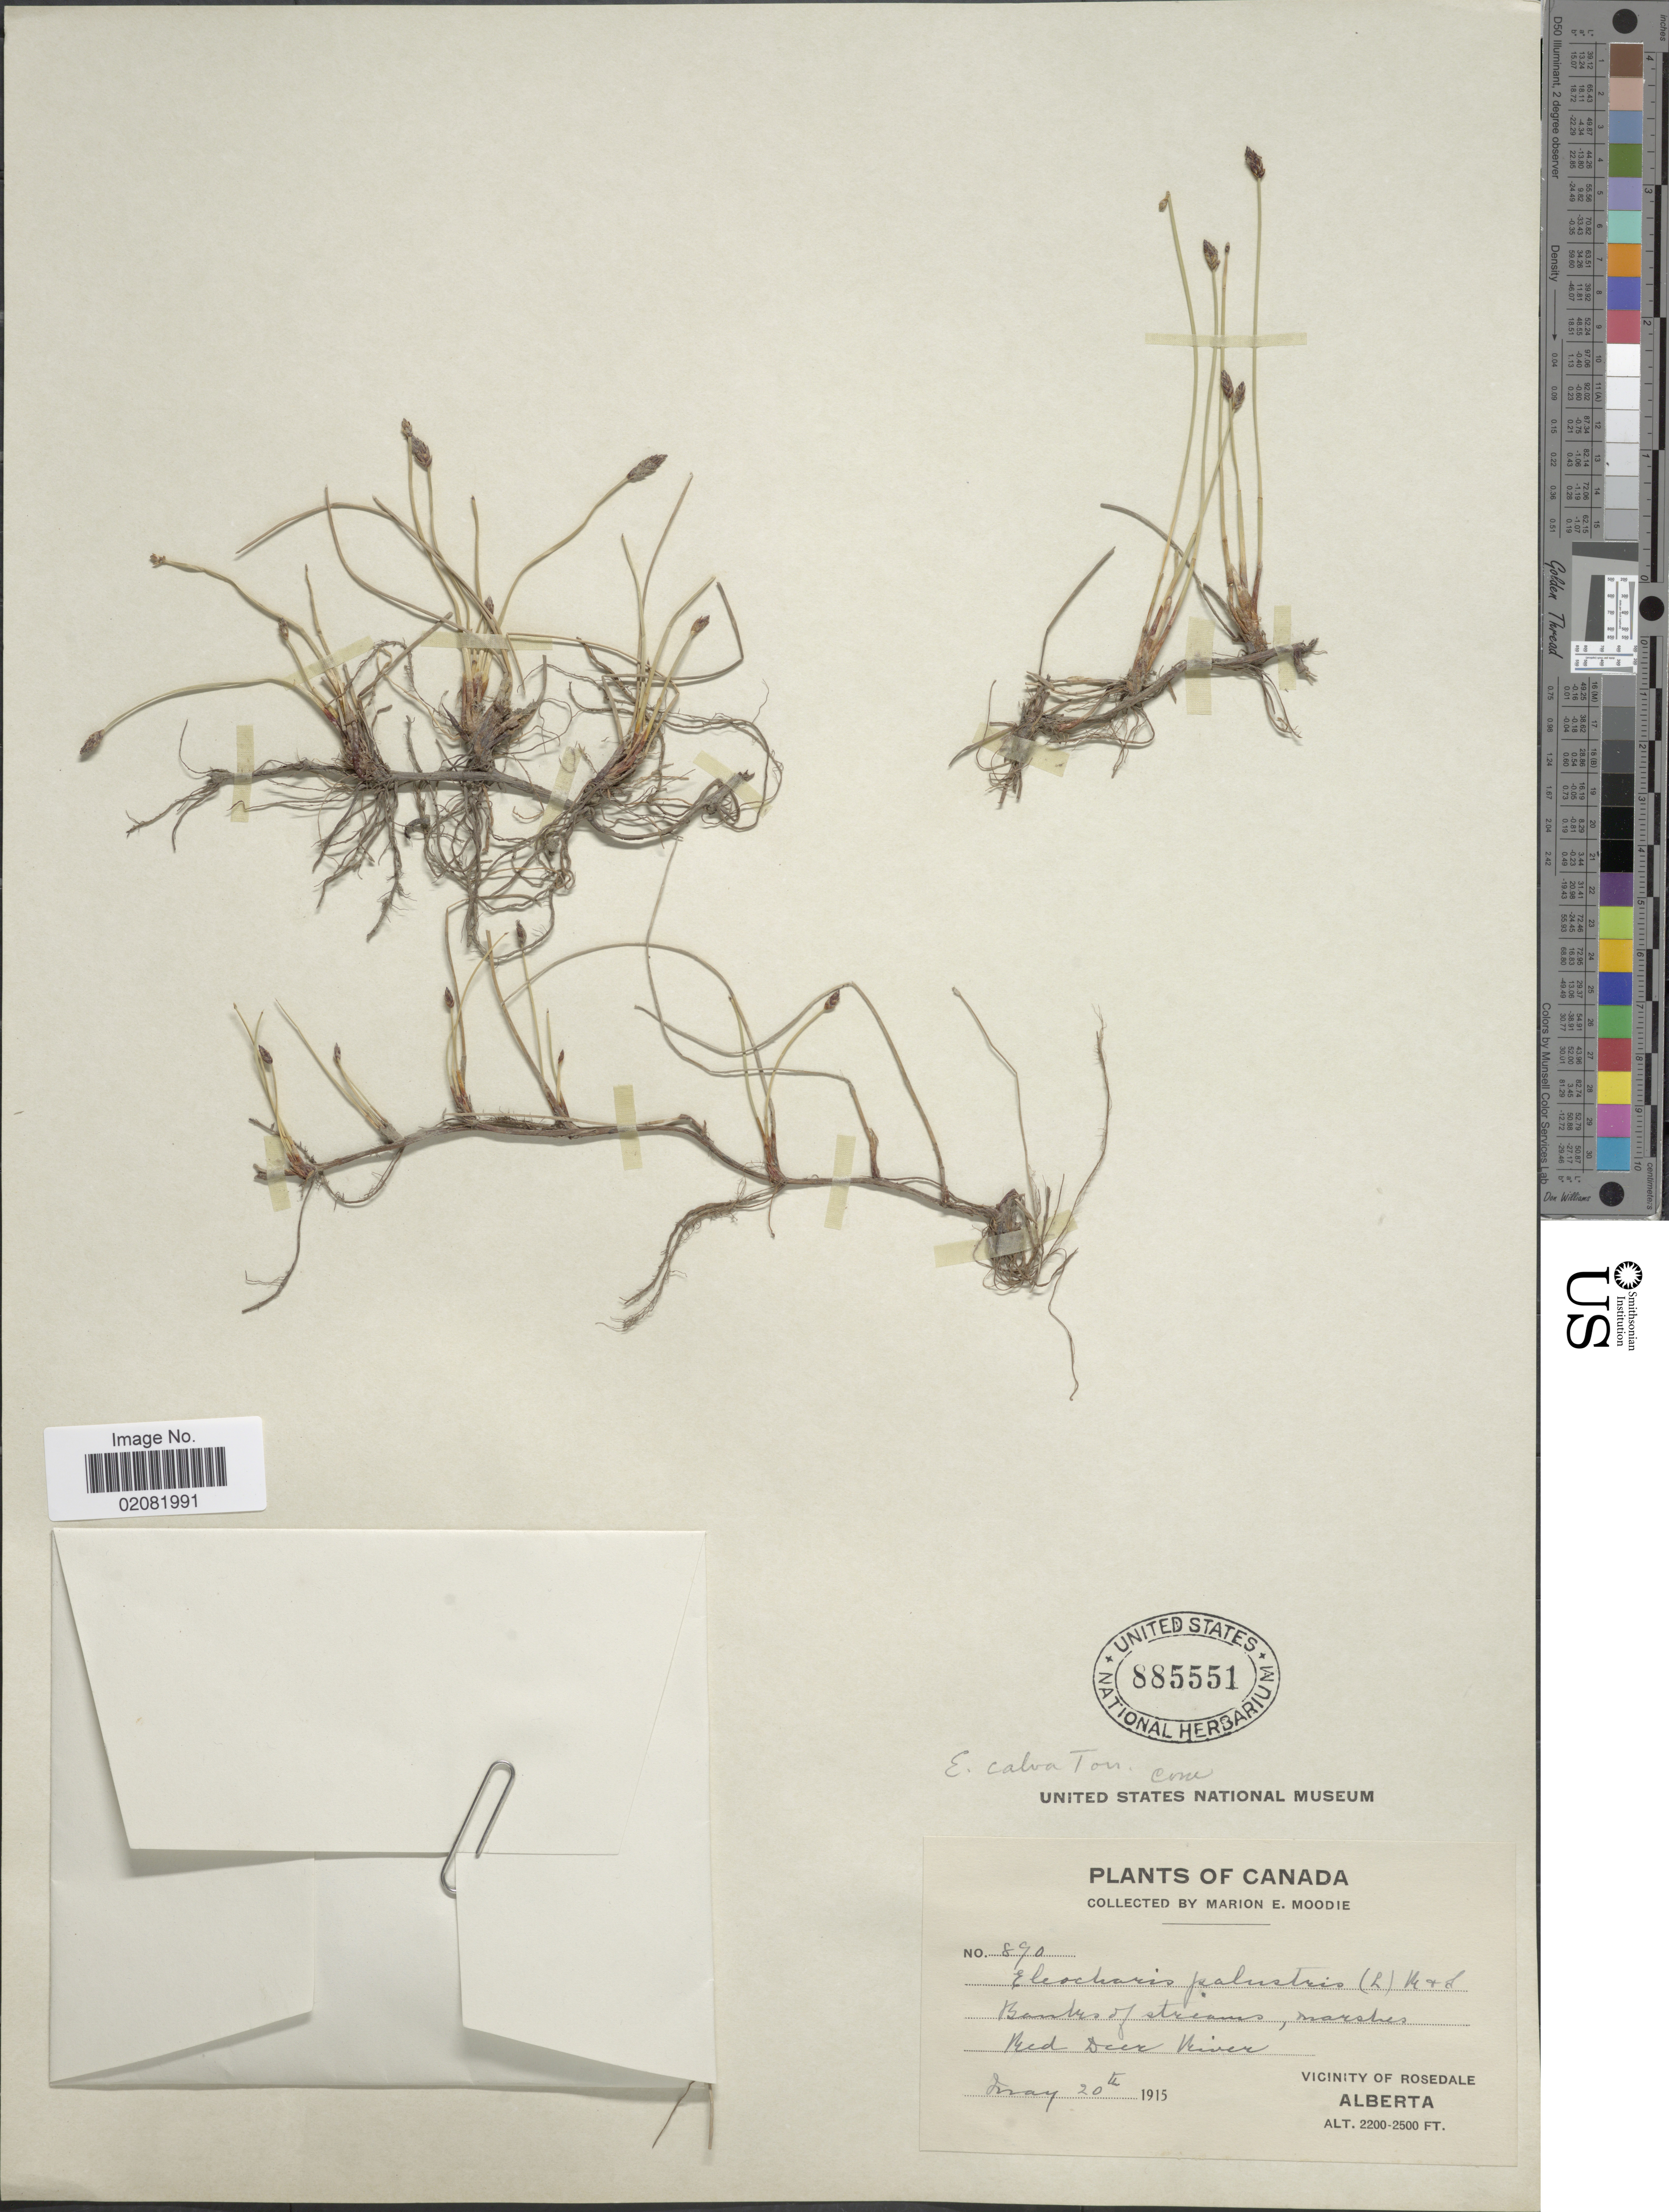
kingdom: Plantae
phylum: Tracheophyta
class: Liliopsida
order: Poales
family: Cyperaceae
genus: Eleocharis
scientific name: Eleocharis erythropoda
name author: Steud.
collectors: M. E. Moodie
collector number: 870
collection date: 1915-05-20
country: Canada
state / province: Alberta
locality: Banks of streams, marshes, Red Deer River, Vicinity of Rosedale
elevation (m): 671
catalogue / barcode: US 885551